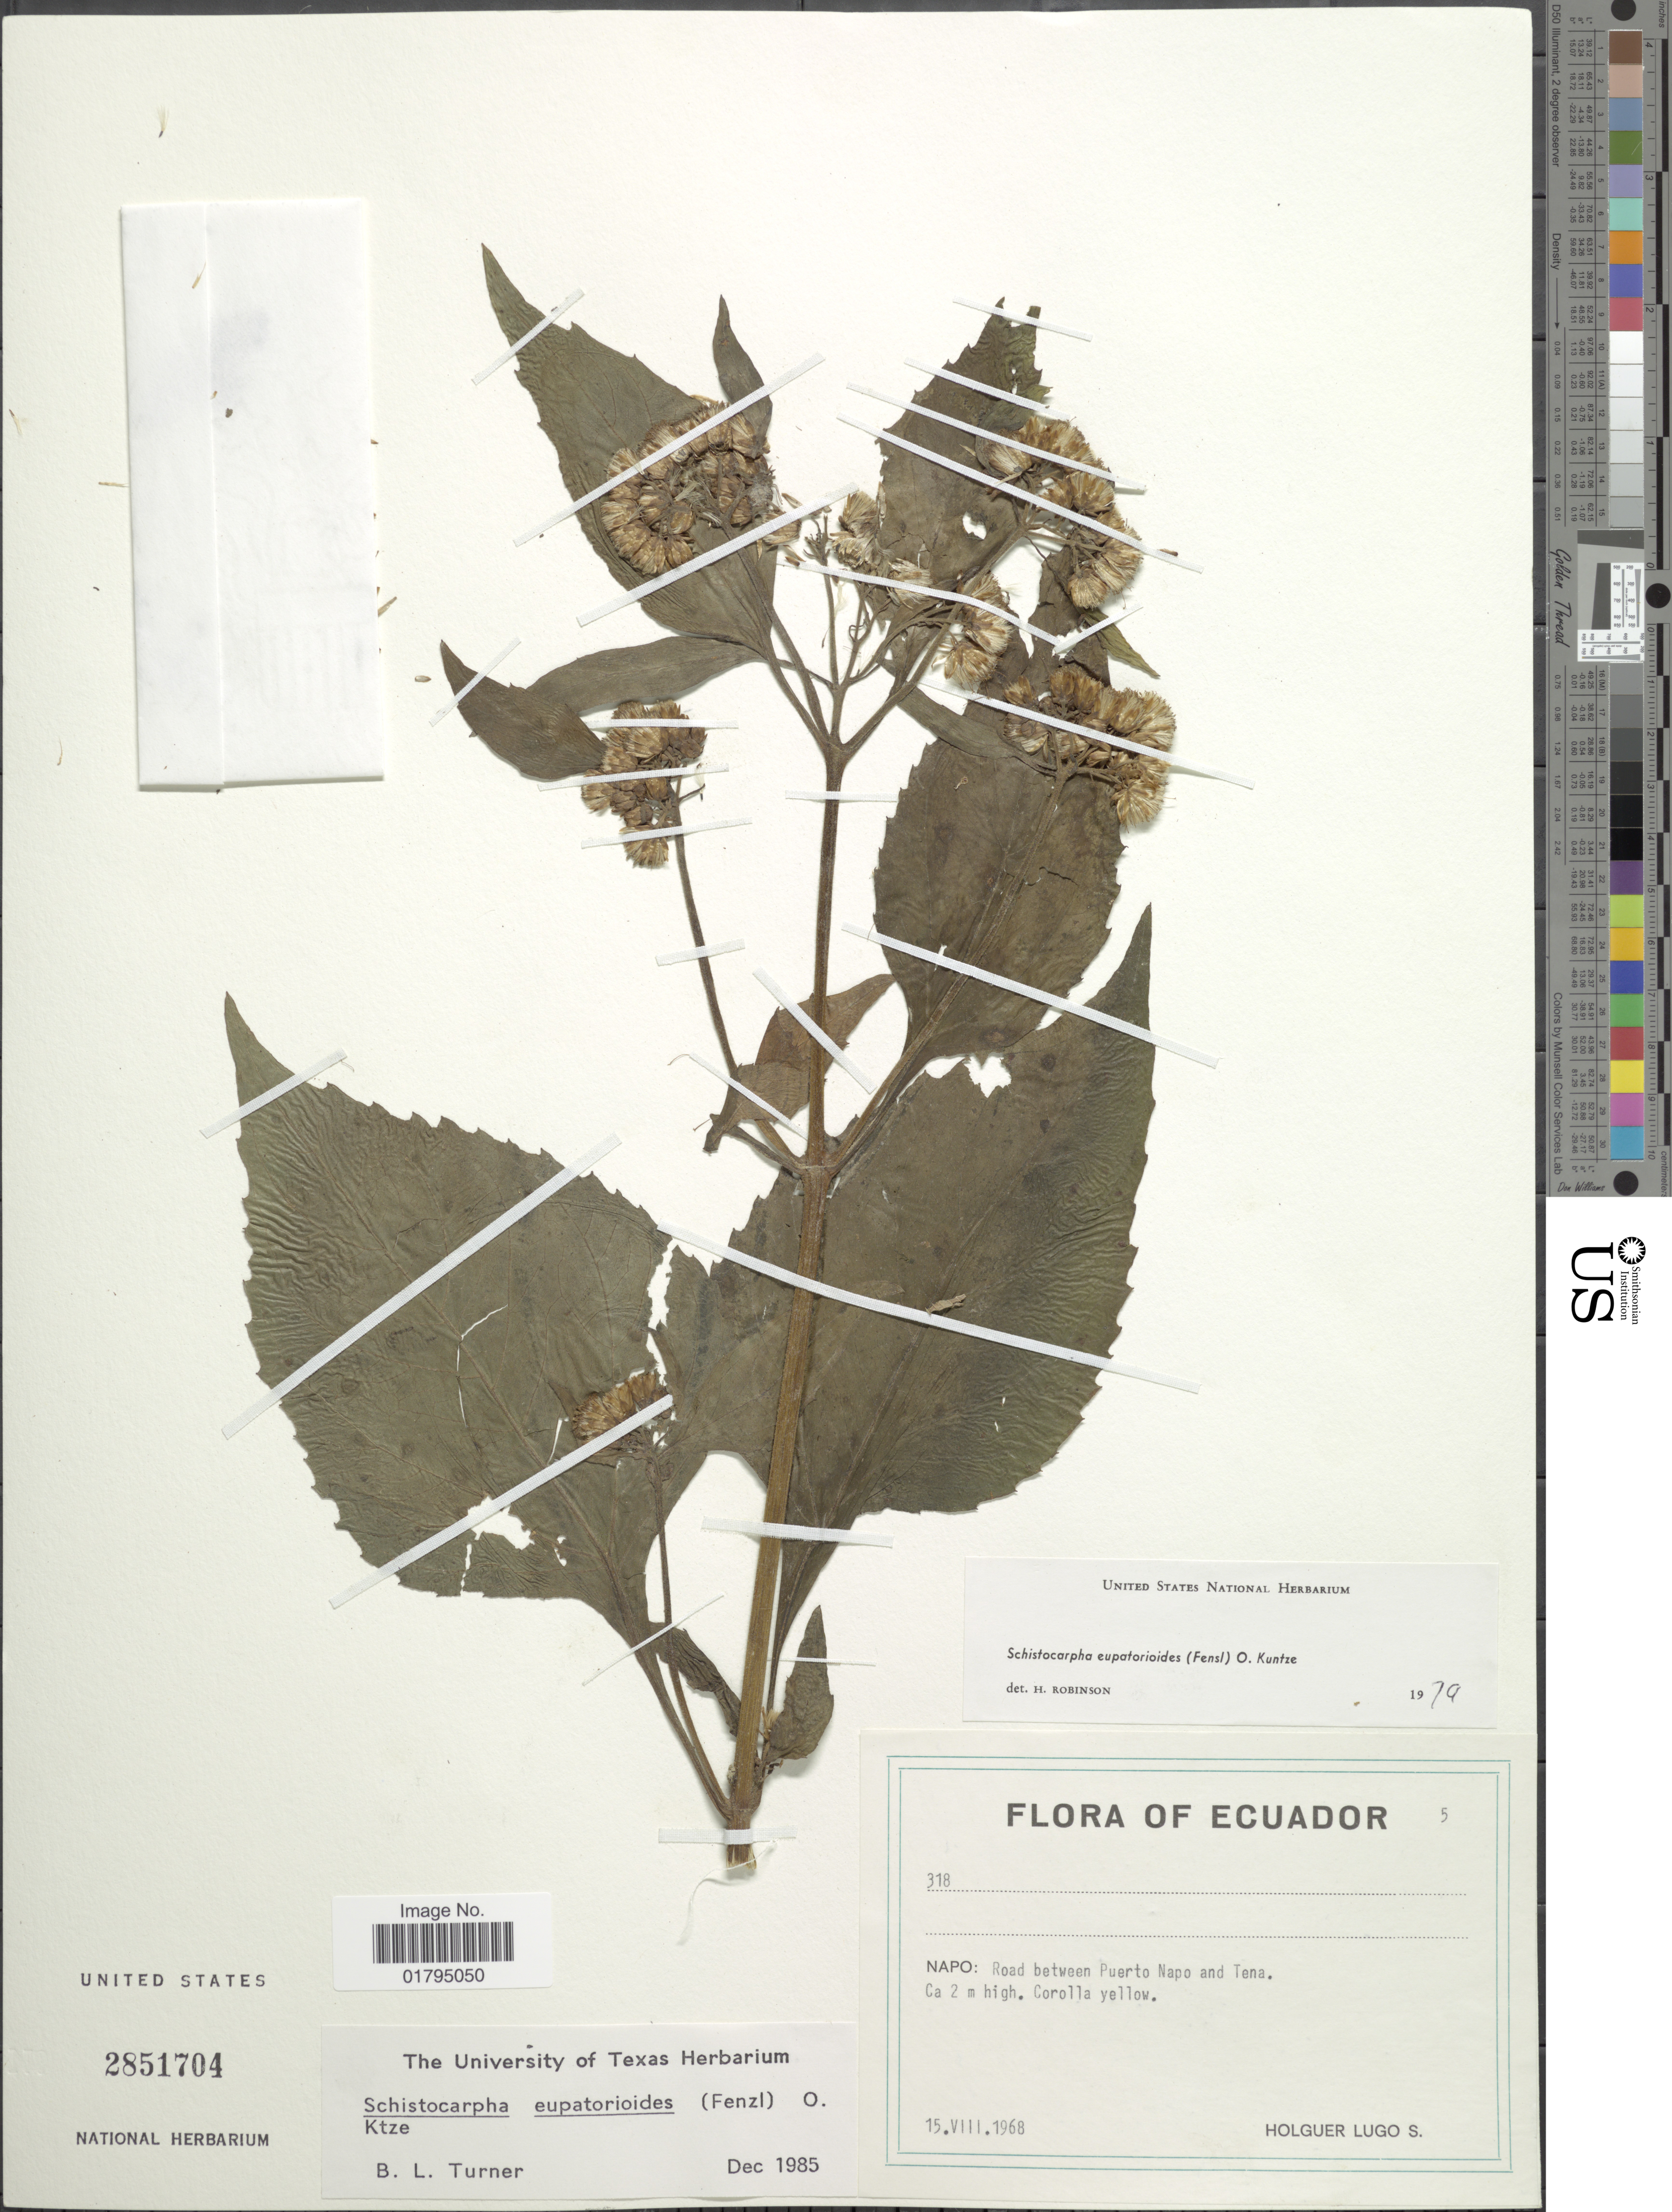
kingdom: Plantae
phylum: Tracheophyta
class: Magnoliopsida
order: Asterales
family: Asteraceae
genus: Schistocarpha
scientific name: Schistocarpha eupatorioides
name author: (Fenzl) Kuntze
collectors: H. Lugo S.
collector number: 318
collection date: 1968-08-15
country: Ecuador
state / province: Napo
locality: Napo: Road between Puerto Napo and Tena.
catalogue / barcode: US 2851704